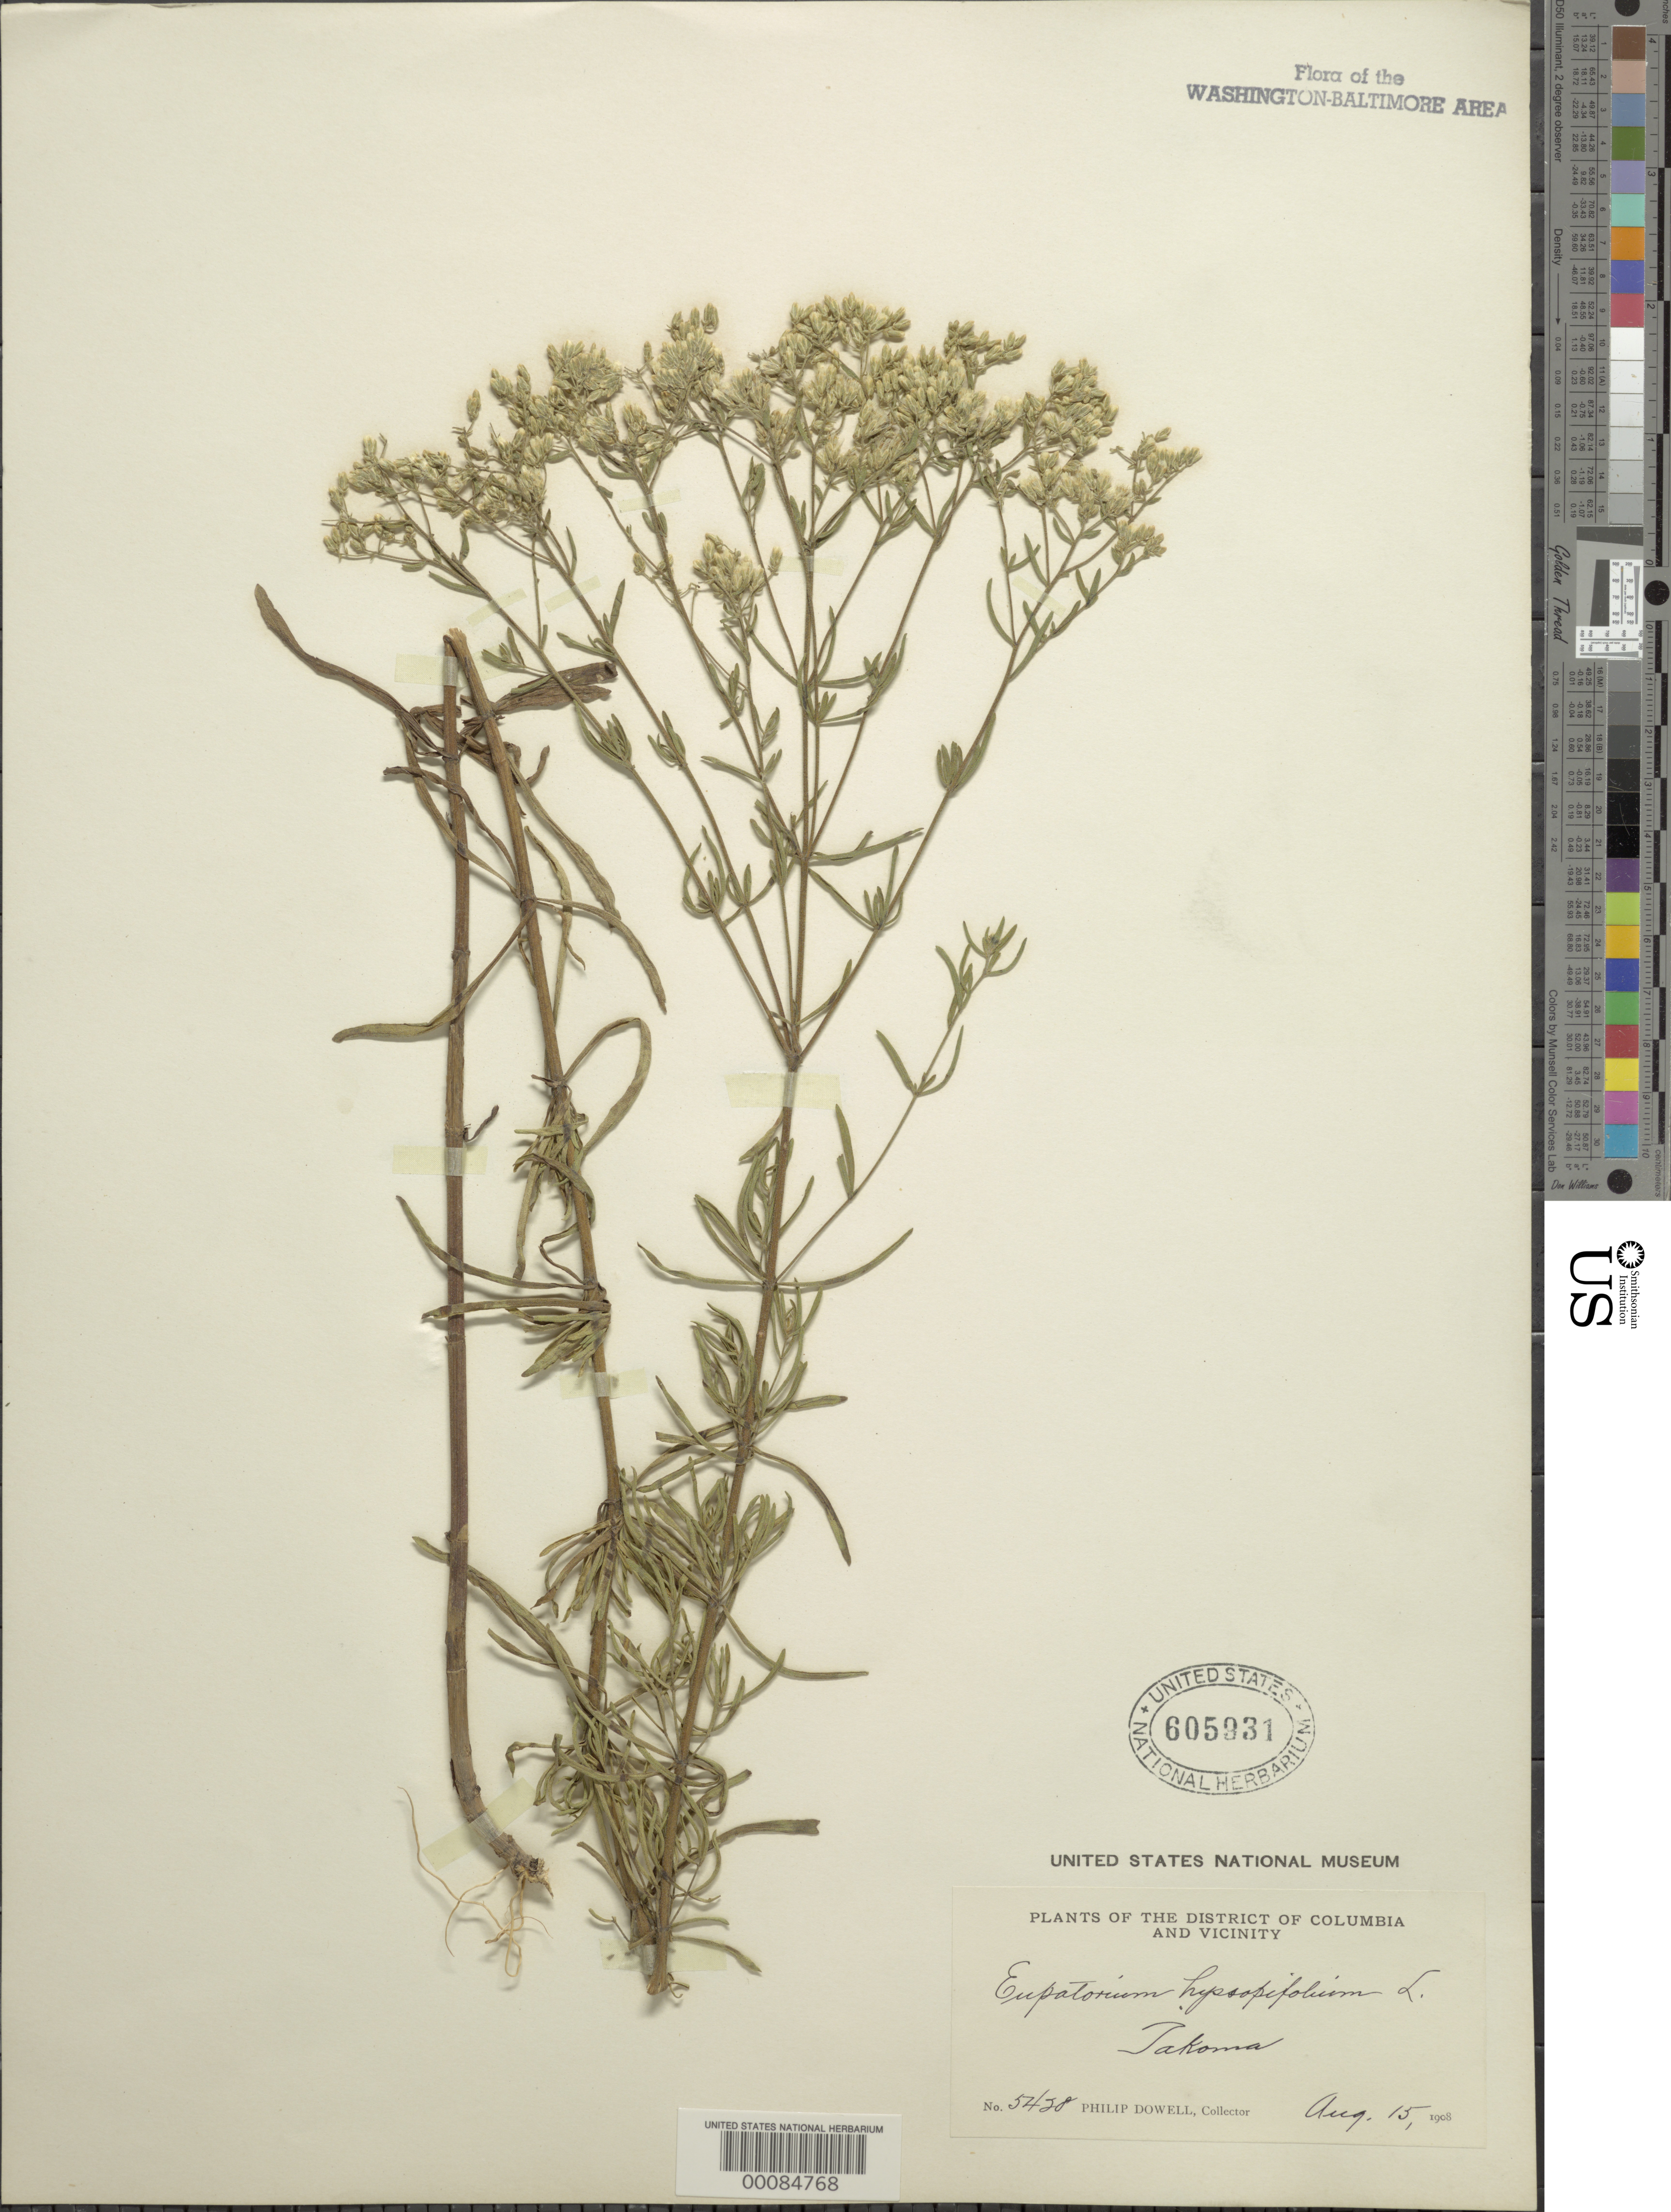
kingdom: Plantae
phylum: Tracheophyta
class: Magnoliopsida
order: Asterales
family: Asteraceae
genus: Eupatorium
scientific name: Eupatorium hyssopifolium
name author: L.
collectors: P. Dowell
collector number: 5428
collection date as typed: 15 Aug 1908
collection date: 1908-08-15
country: United States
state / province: Maryland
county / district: Montgomery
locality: Takoma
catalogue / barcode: US 605931